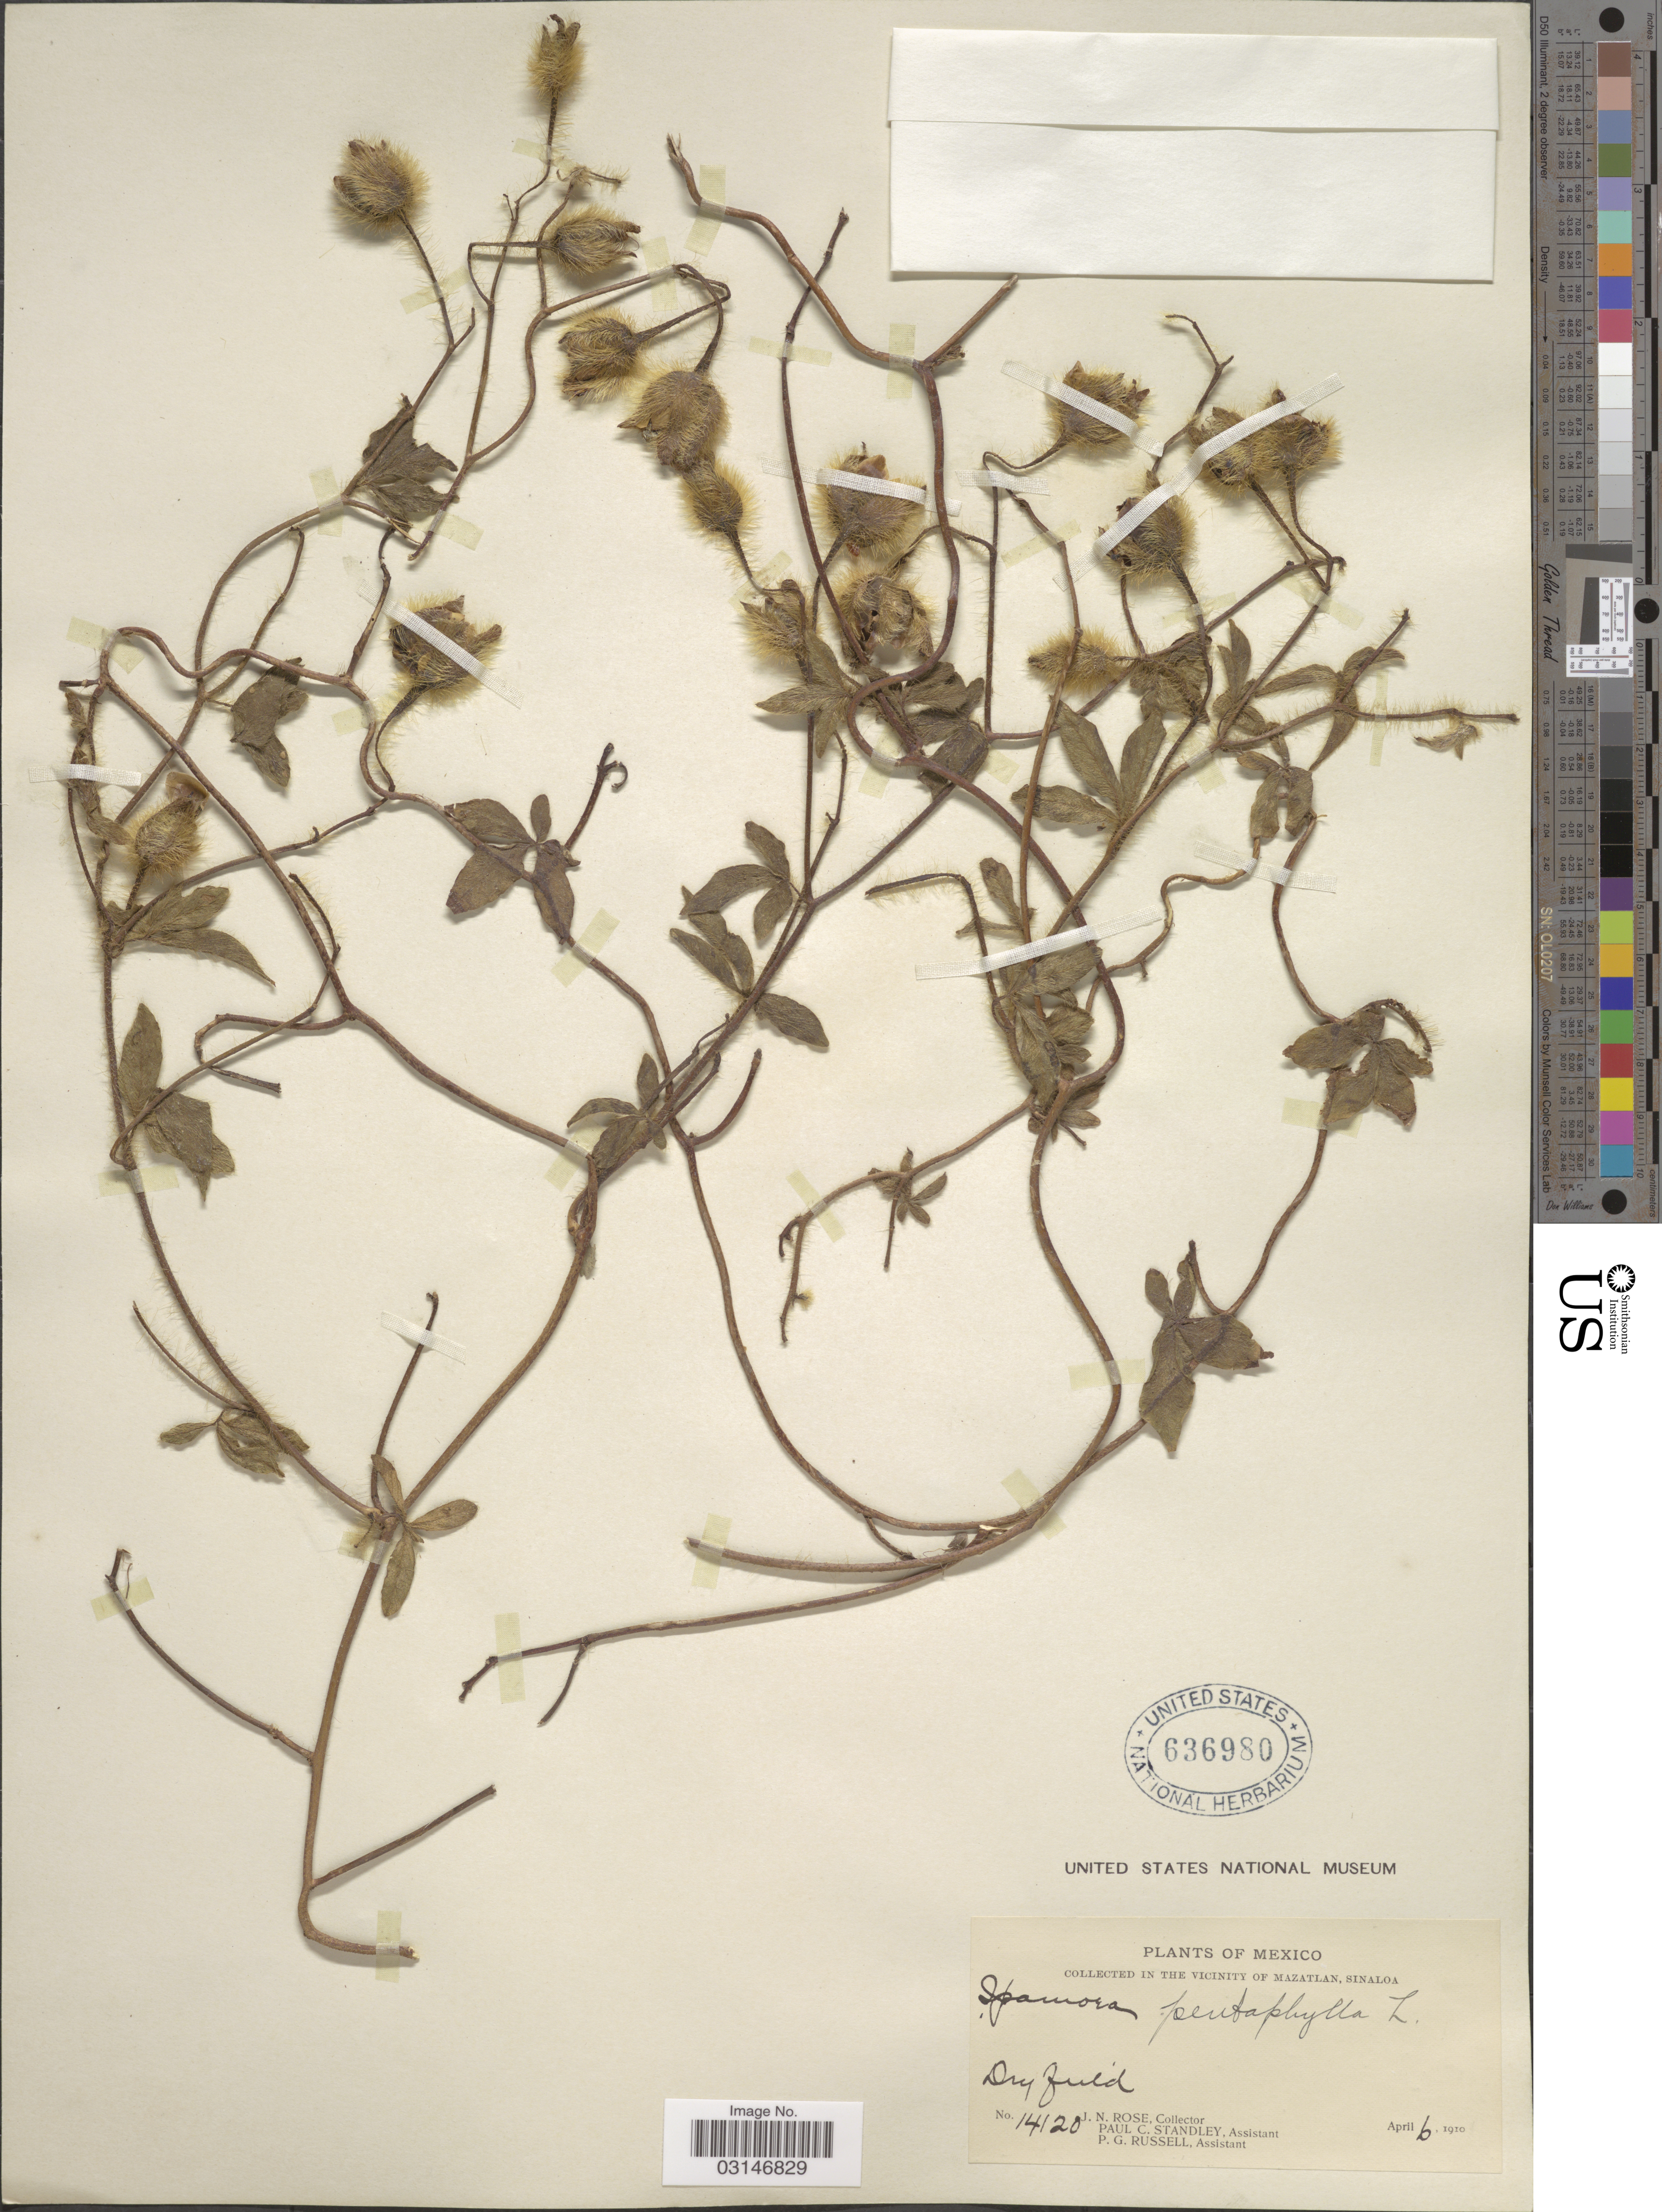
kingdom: Plantae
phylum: Tracheophyta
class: Magnoliopsida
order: Solanales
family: Convolvulaceae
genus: Distimake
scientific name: Distimake aegyptius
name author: (L.) A. R. Simões & Staples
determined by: Strong, Mark T., (BOT), Smithsonian Institution - National Museum of Natural History (UNITED STATES)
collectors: J. N. Rose, P. C. Standley & P. G. Russell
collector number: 14120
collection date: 1910-04-06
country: Mexico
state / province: Sinaloa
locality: In the vicinity of Mazatlan.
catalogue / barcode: US 636980